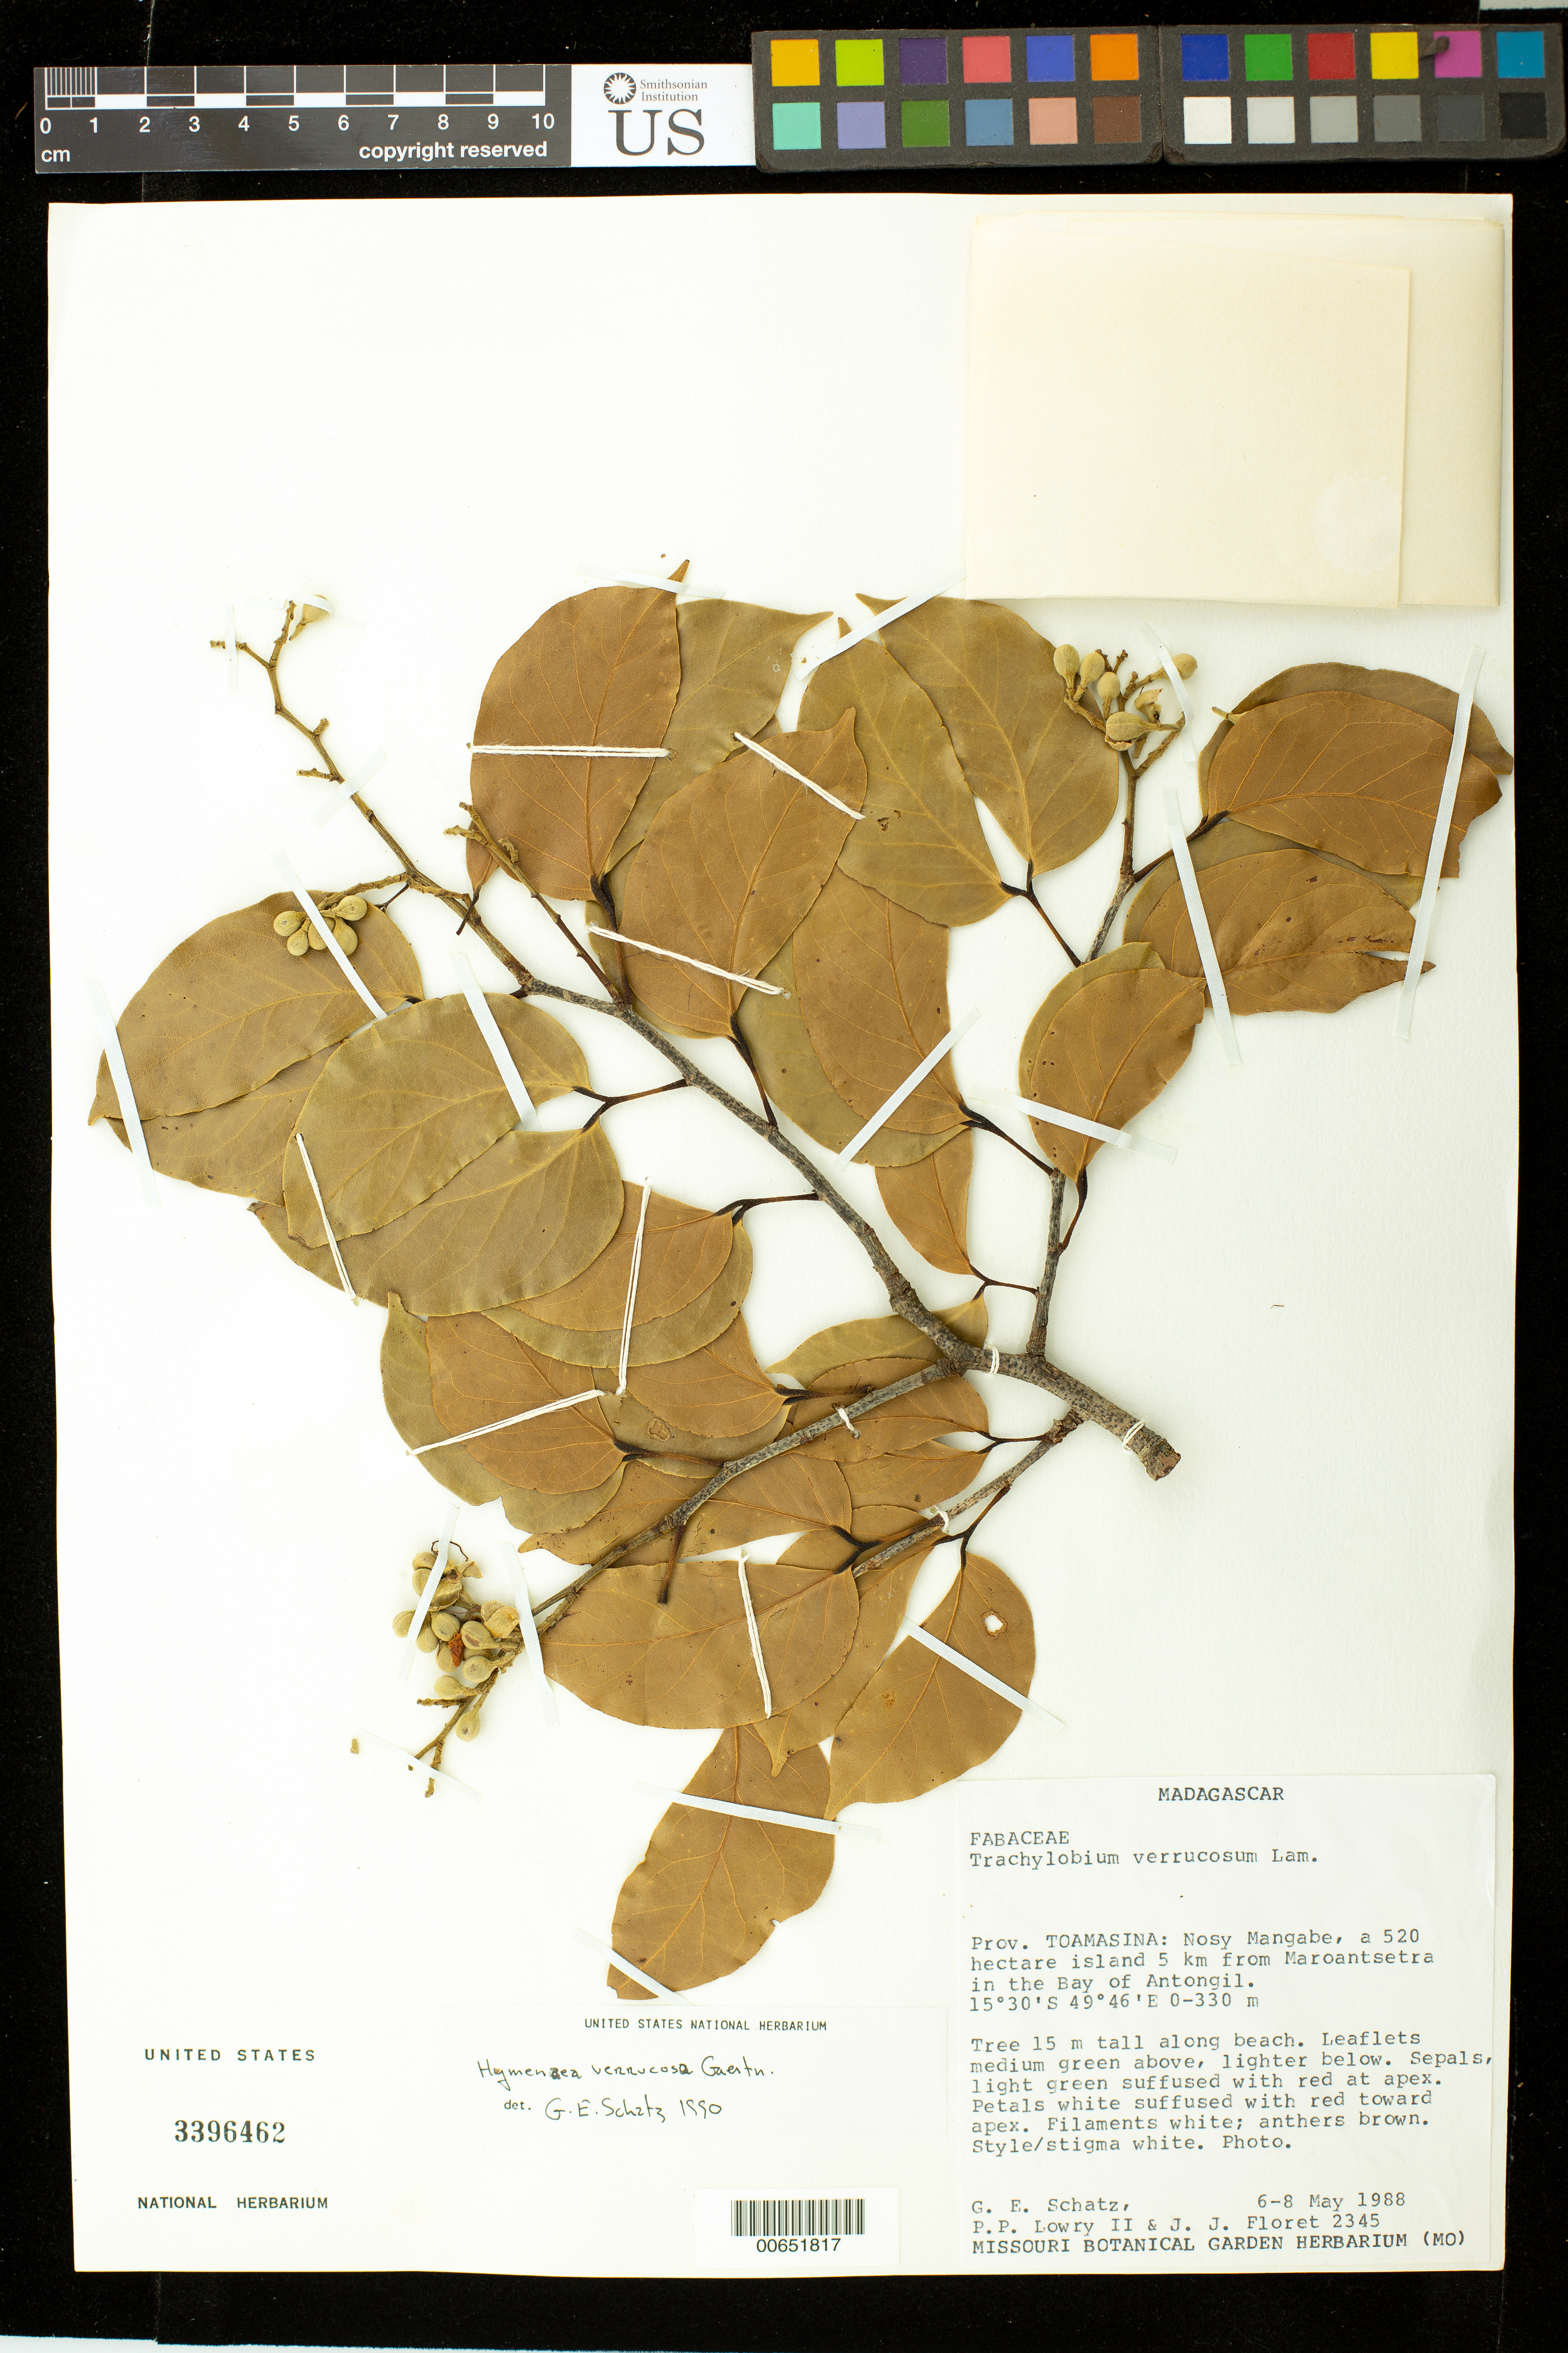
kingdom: Plantae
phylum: Tracheophyta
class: Magnoliopsida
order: Fabales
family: Fabaceae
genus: Hymenaea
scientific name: Hymenaea verrucosa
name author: Gaertn.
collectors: G. Schatz, P. P. Lowry & J. Floret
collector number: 2345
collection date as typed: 06 May 1988 to 08 May 1988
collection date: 1988-05-06/1988-05-08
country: Madagascar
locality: Toamasina, nosy mangabe, 5 km from maroantsetra in the bay of antogil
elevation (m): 0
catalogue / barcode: US 3396462